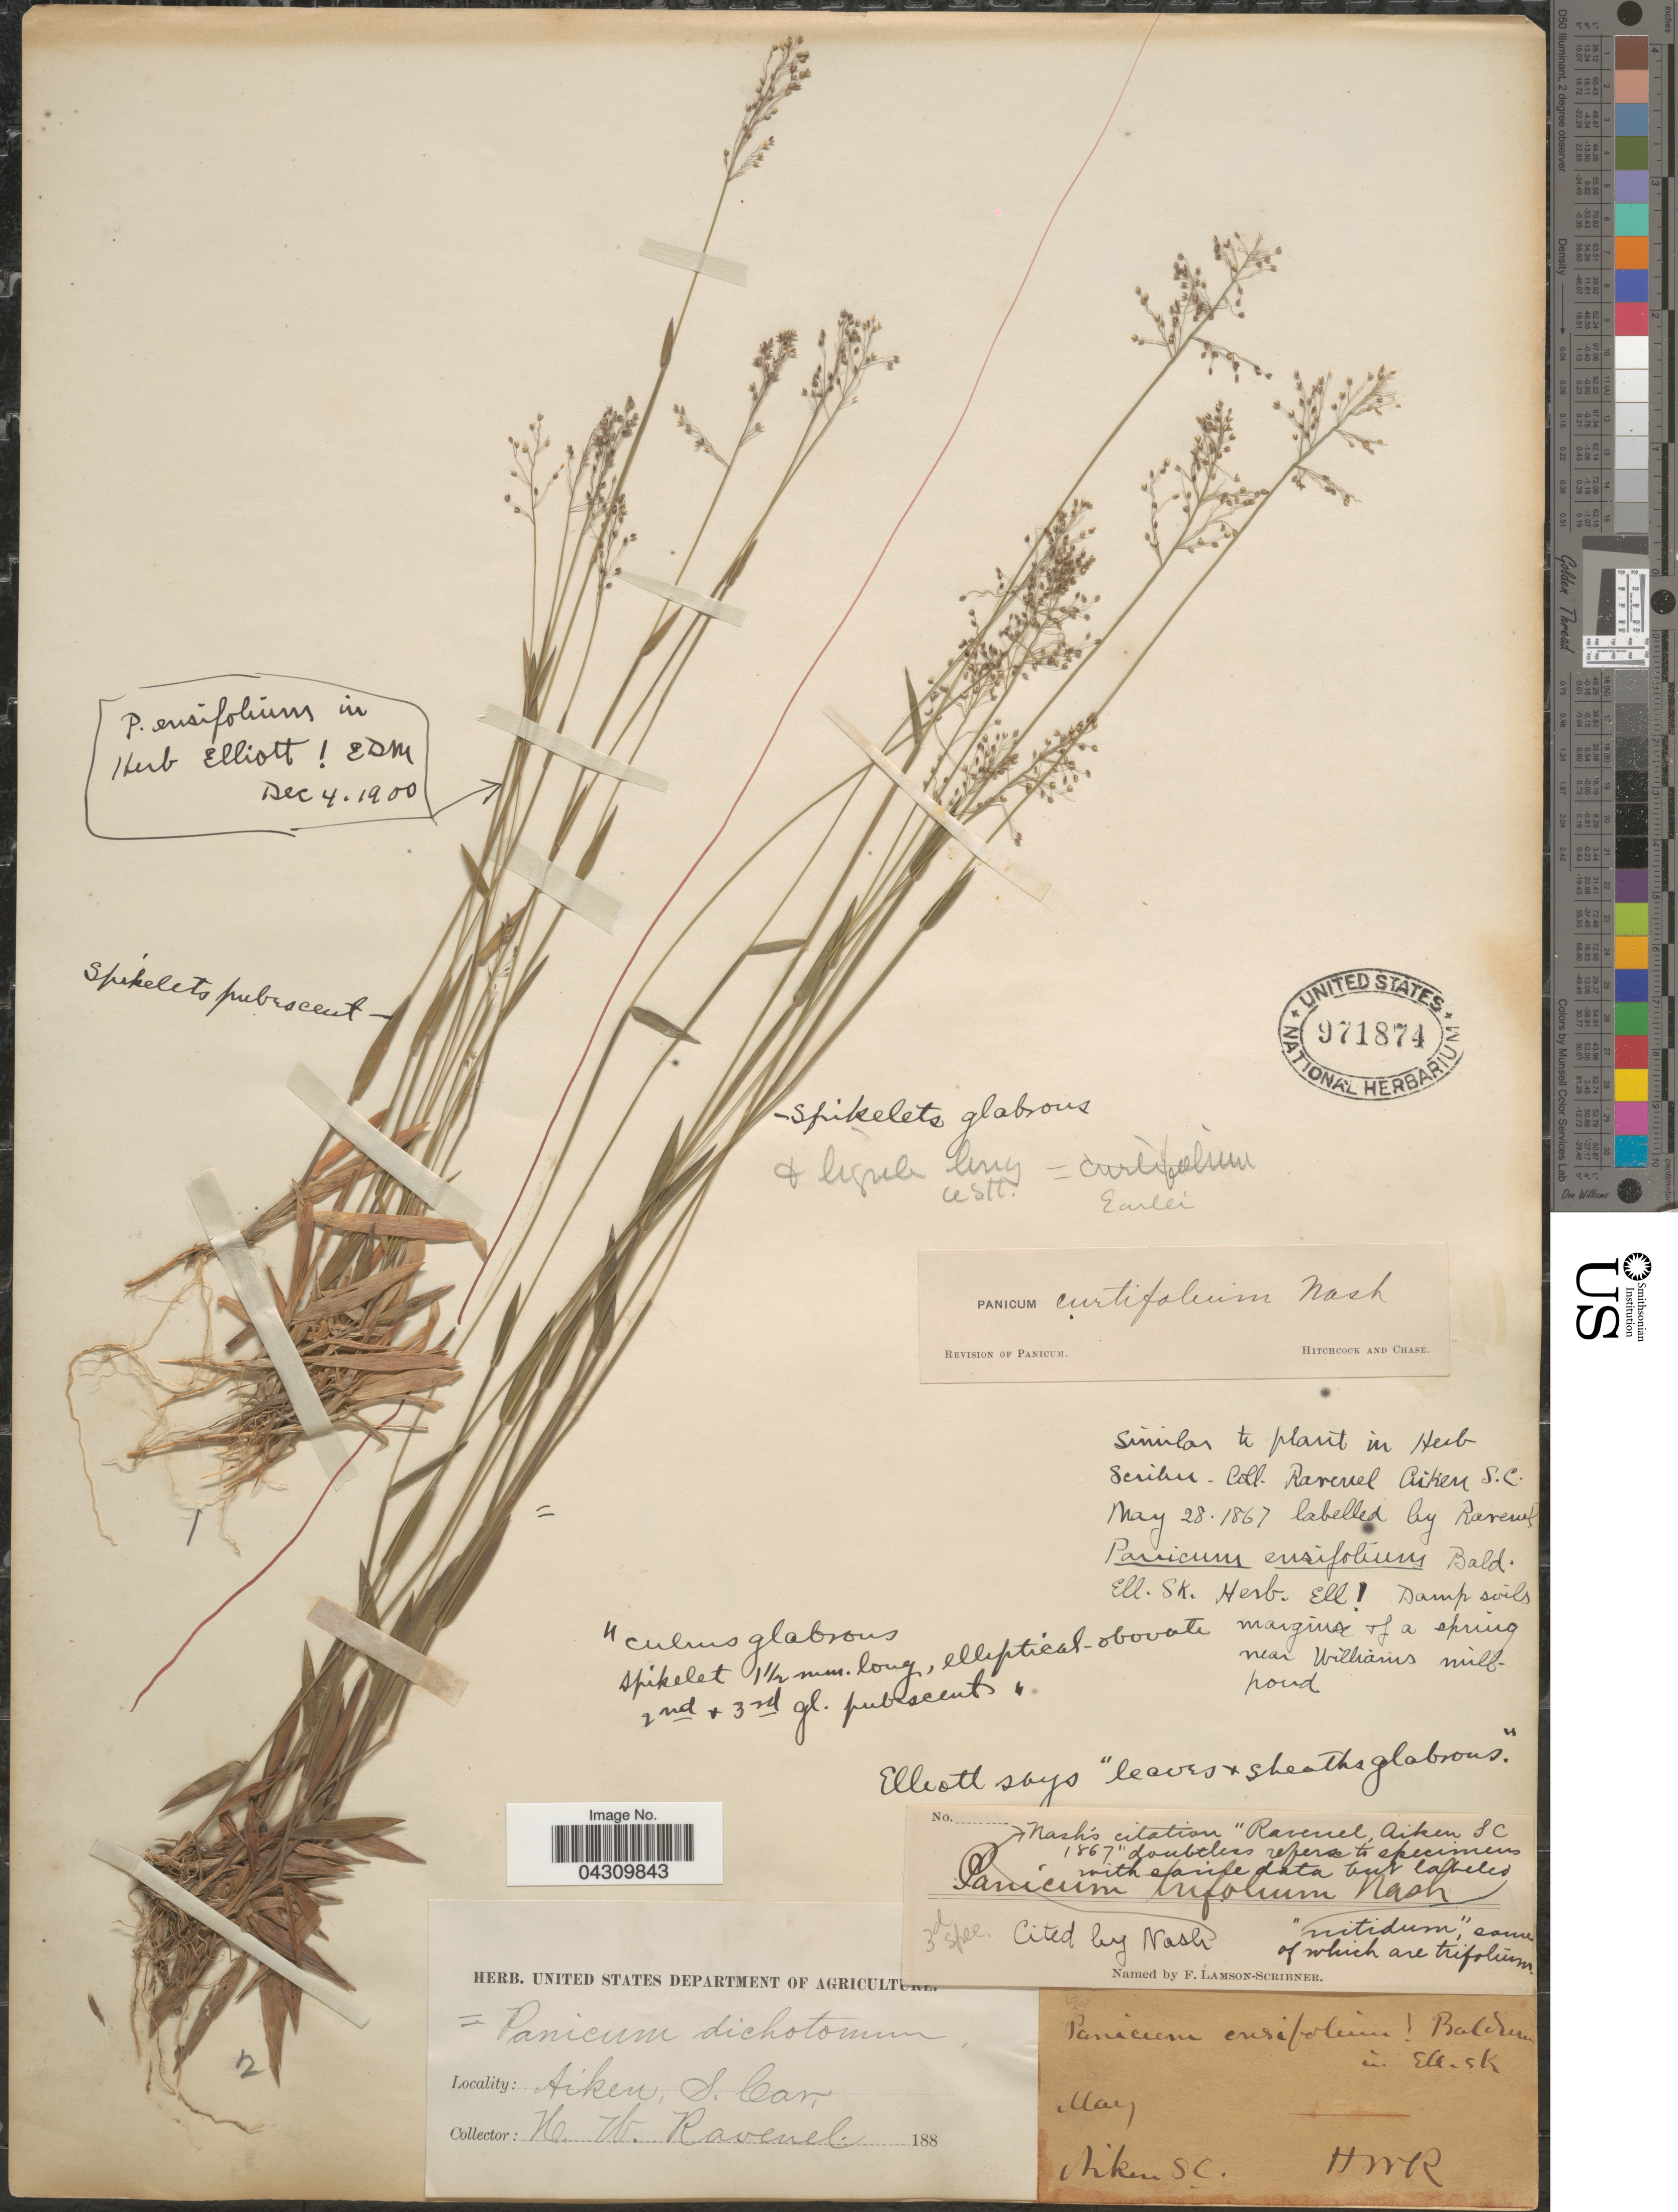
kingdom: Plantae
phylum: Tracheophyta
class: Liliopsida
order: Poales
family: Poaceae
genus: Dichanthelium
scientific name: Dichanthelium acuminatum var. acuminatum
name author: (Sw.) Gould & C.A. Clark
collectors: H. Ravenel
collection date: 1867-05-28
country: United States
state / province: South Carolina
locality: Aiken.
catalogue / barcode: US 971874